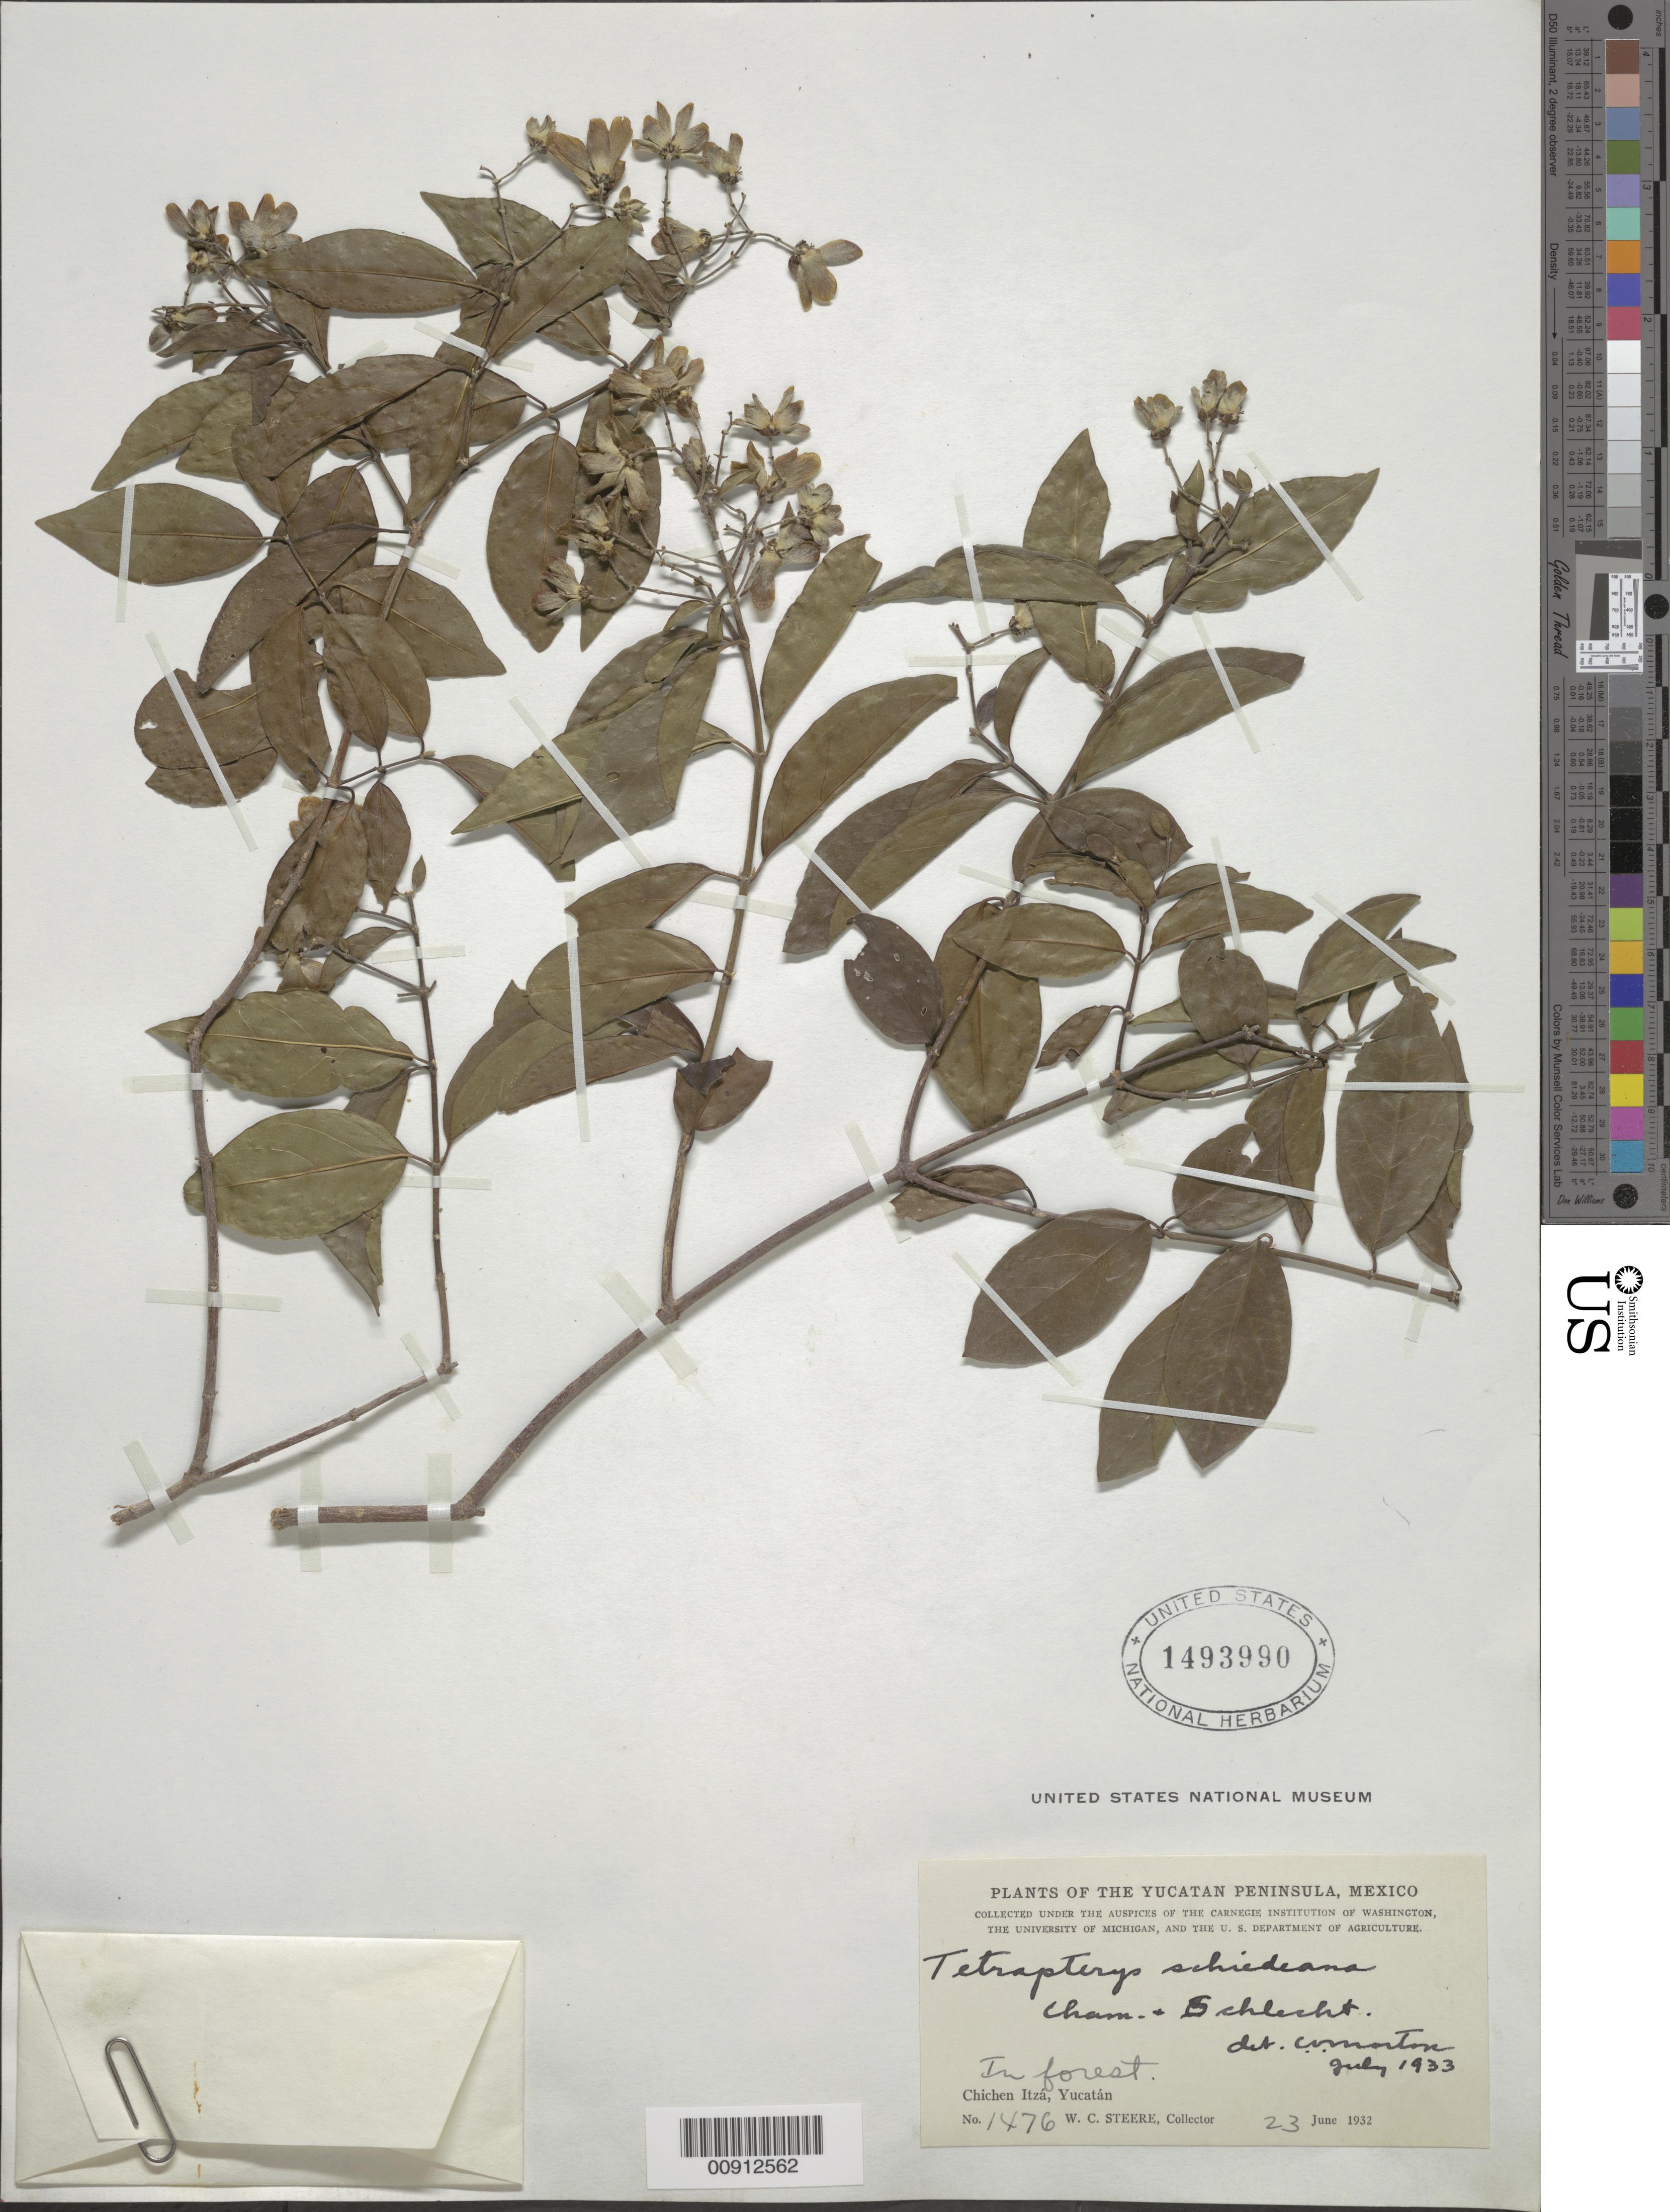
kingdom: Plantae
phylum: Tracheophyta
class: Magnoliopsida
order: Malpighiales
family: Malpighiaceae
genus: Tetrapterys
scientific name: Tetrapterys schiedeana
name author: Schltdl. & Cham.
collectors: W. C. Steere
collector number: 1476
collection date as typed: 23 Jun 1932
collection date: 1932-06-23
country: Mexico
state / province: Yucatán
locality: Chichen Itzá, Yucatán.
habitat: In forest.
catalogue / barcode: US 1493990